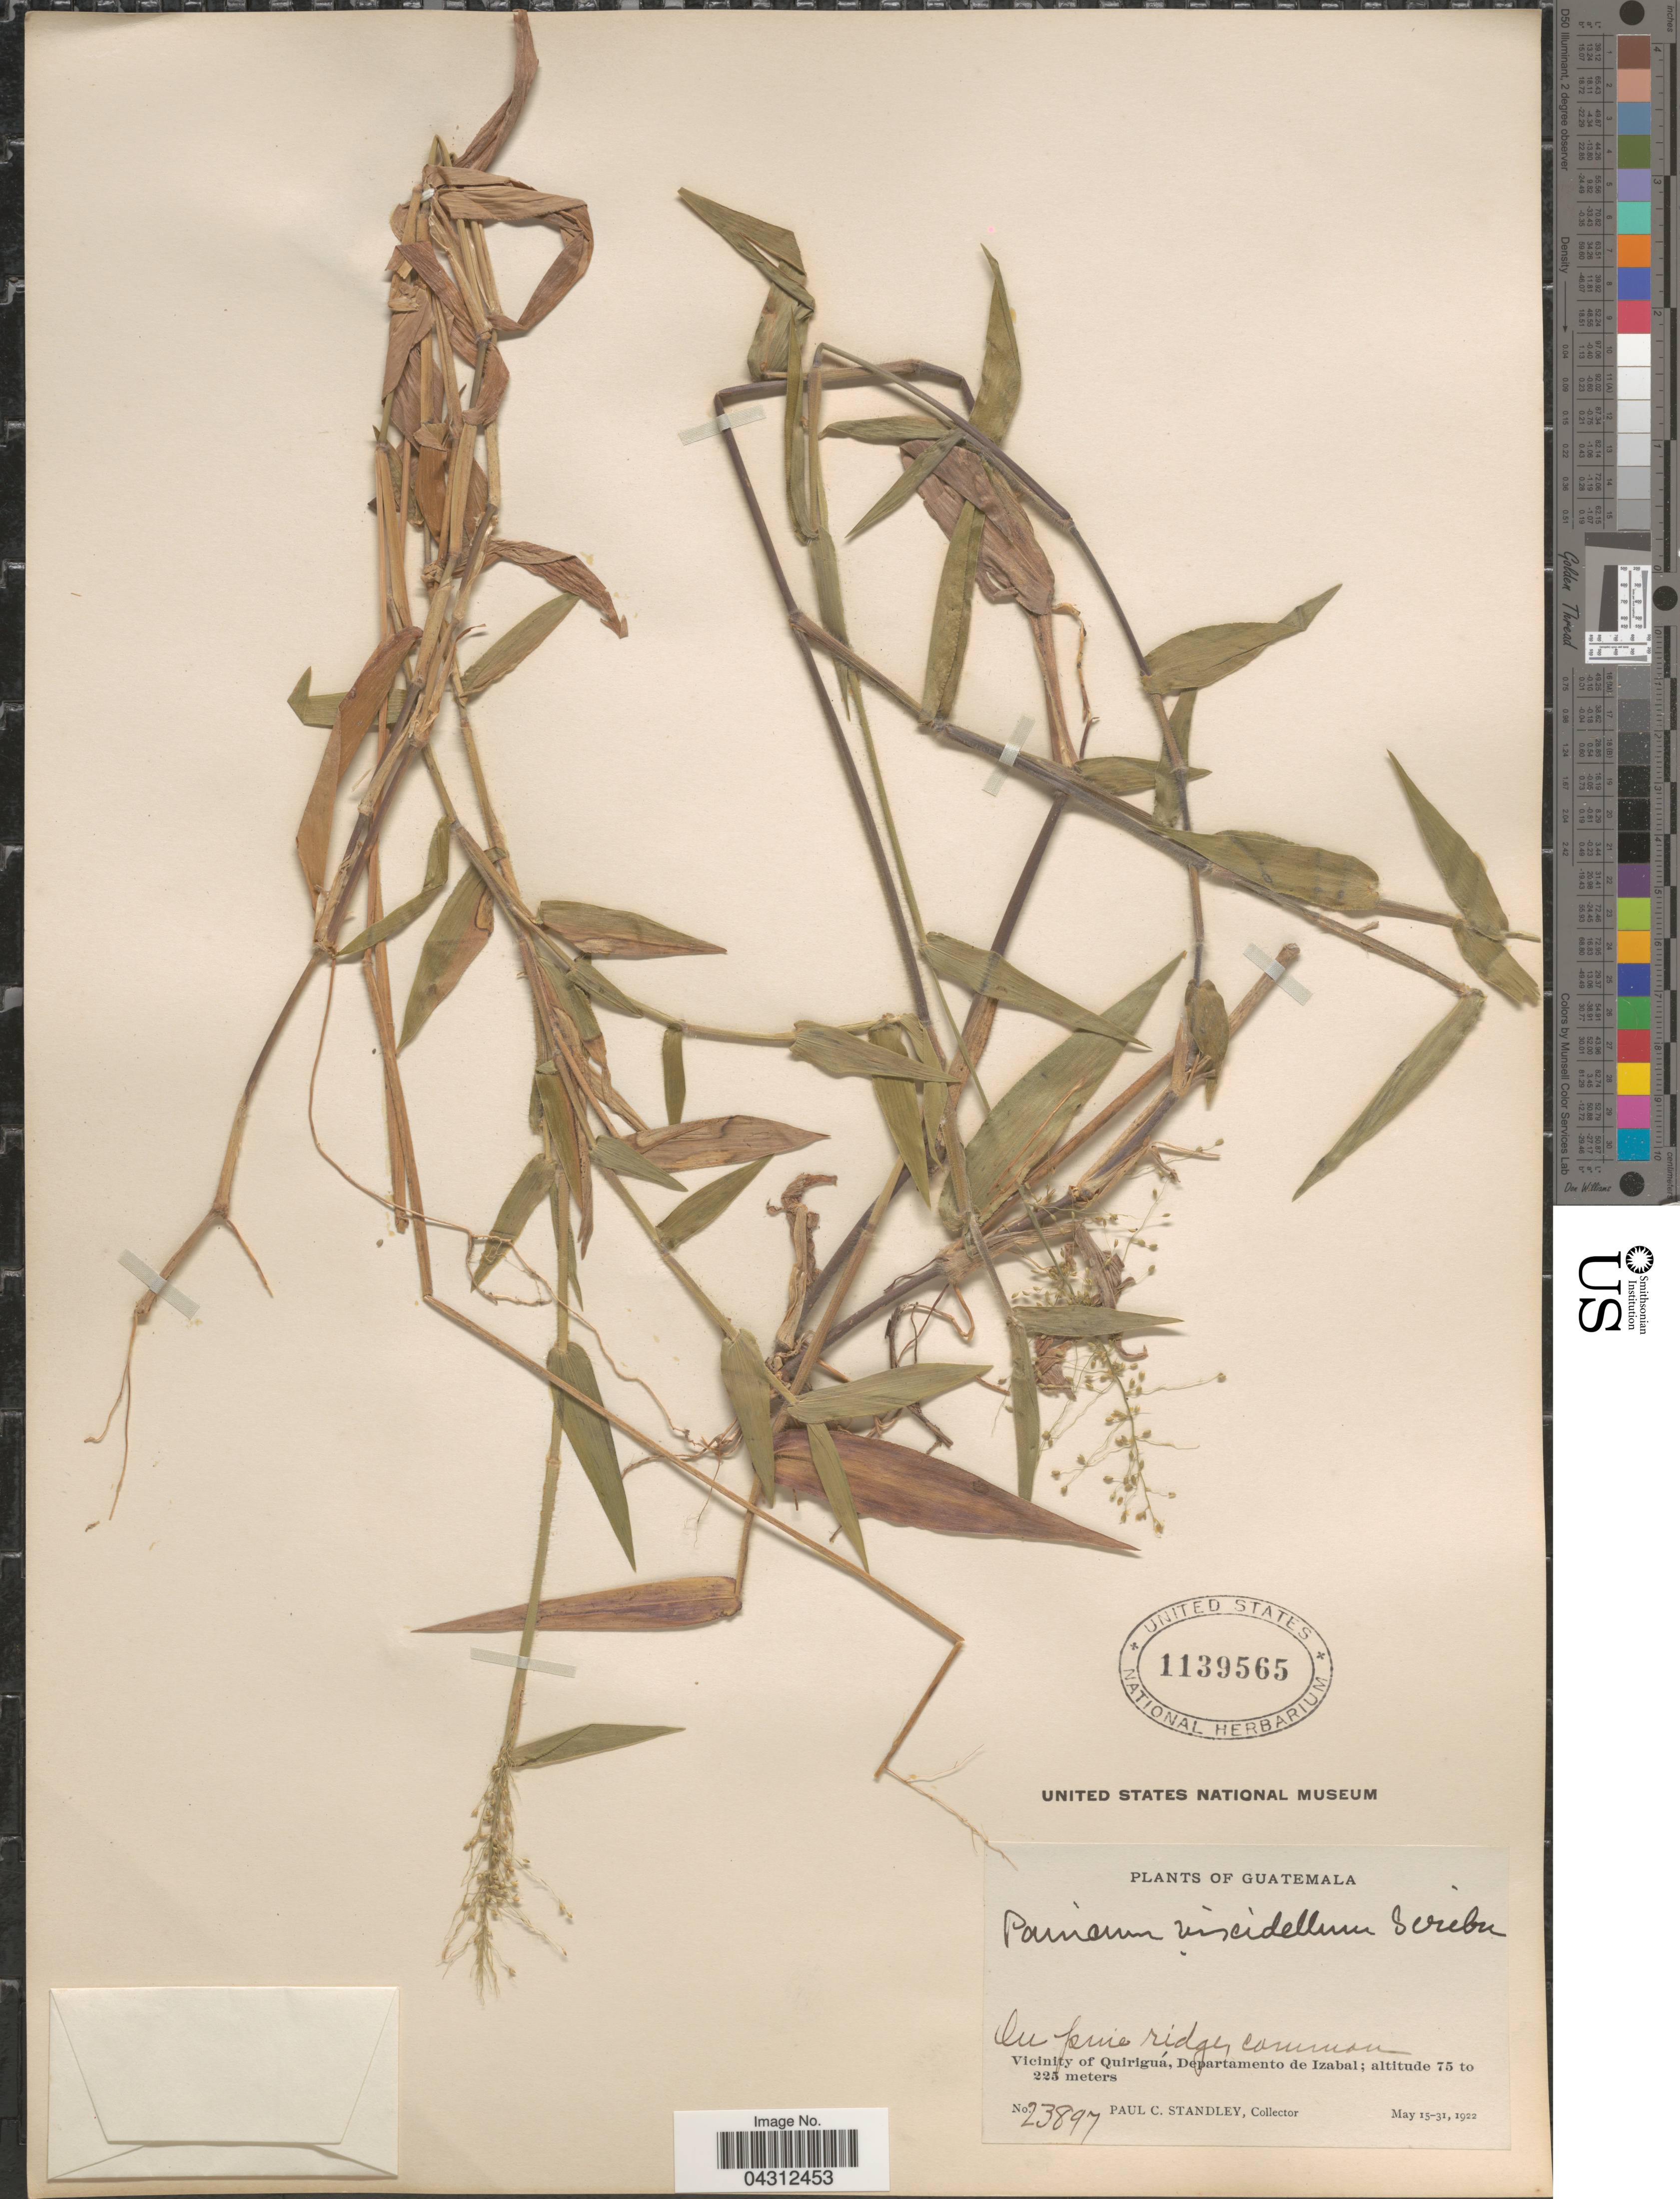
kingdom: Plantae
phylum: Tracheophyta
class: Liliopsida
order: Poales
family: Poaceae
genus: Dichanthelium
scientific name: Dichanthelium viscidellum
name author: (Scribn.) Gould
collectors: P. C. Standley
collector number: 23897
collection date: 1922-05-15/1922-05-31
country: Guatemala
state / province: Izabal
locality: Vicinity of Quiriguá, Departamento de Izabal.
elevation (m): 75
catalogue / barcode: US 1139565